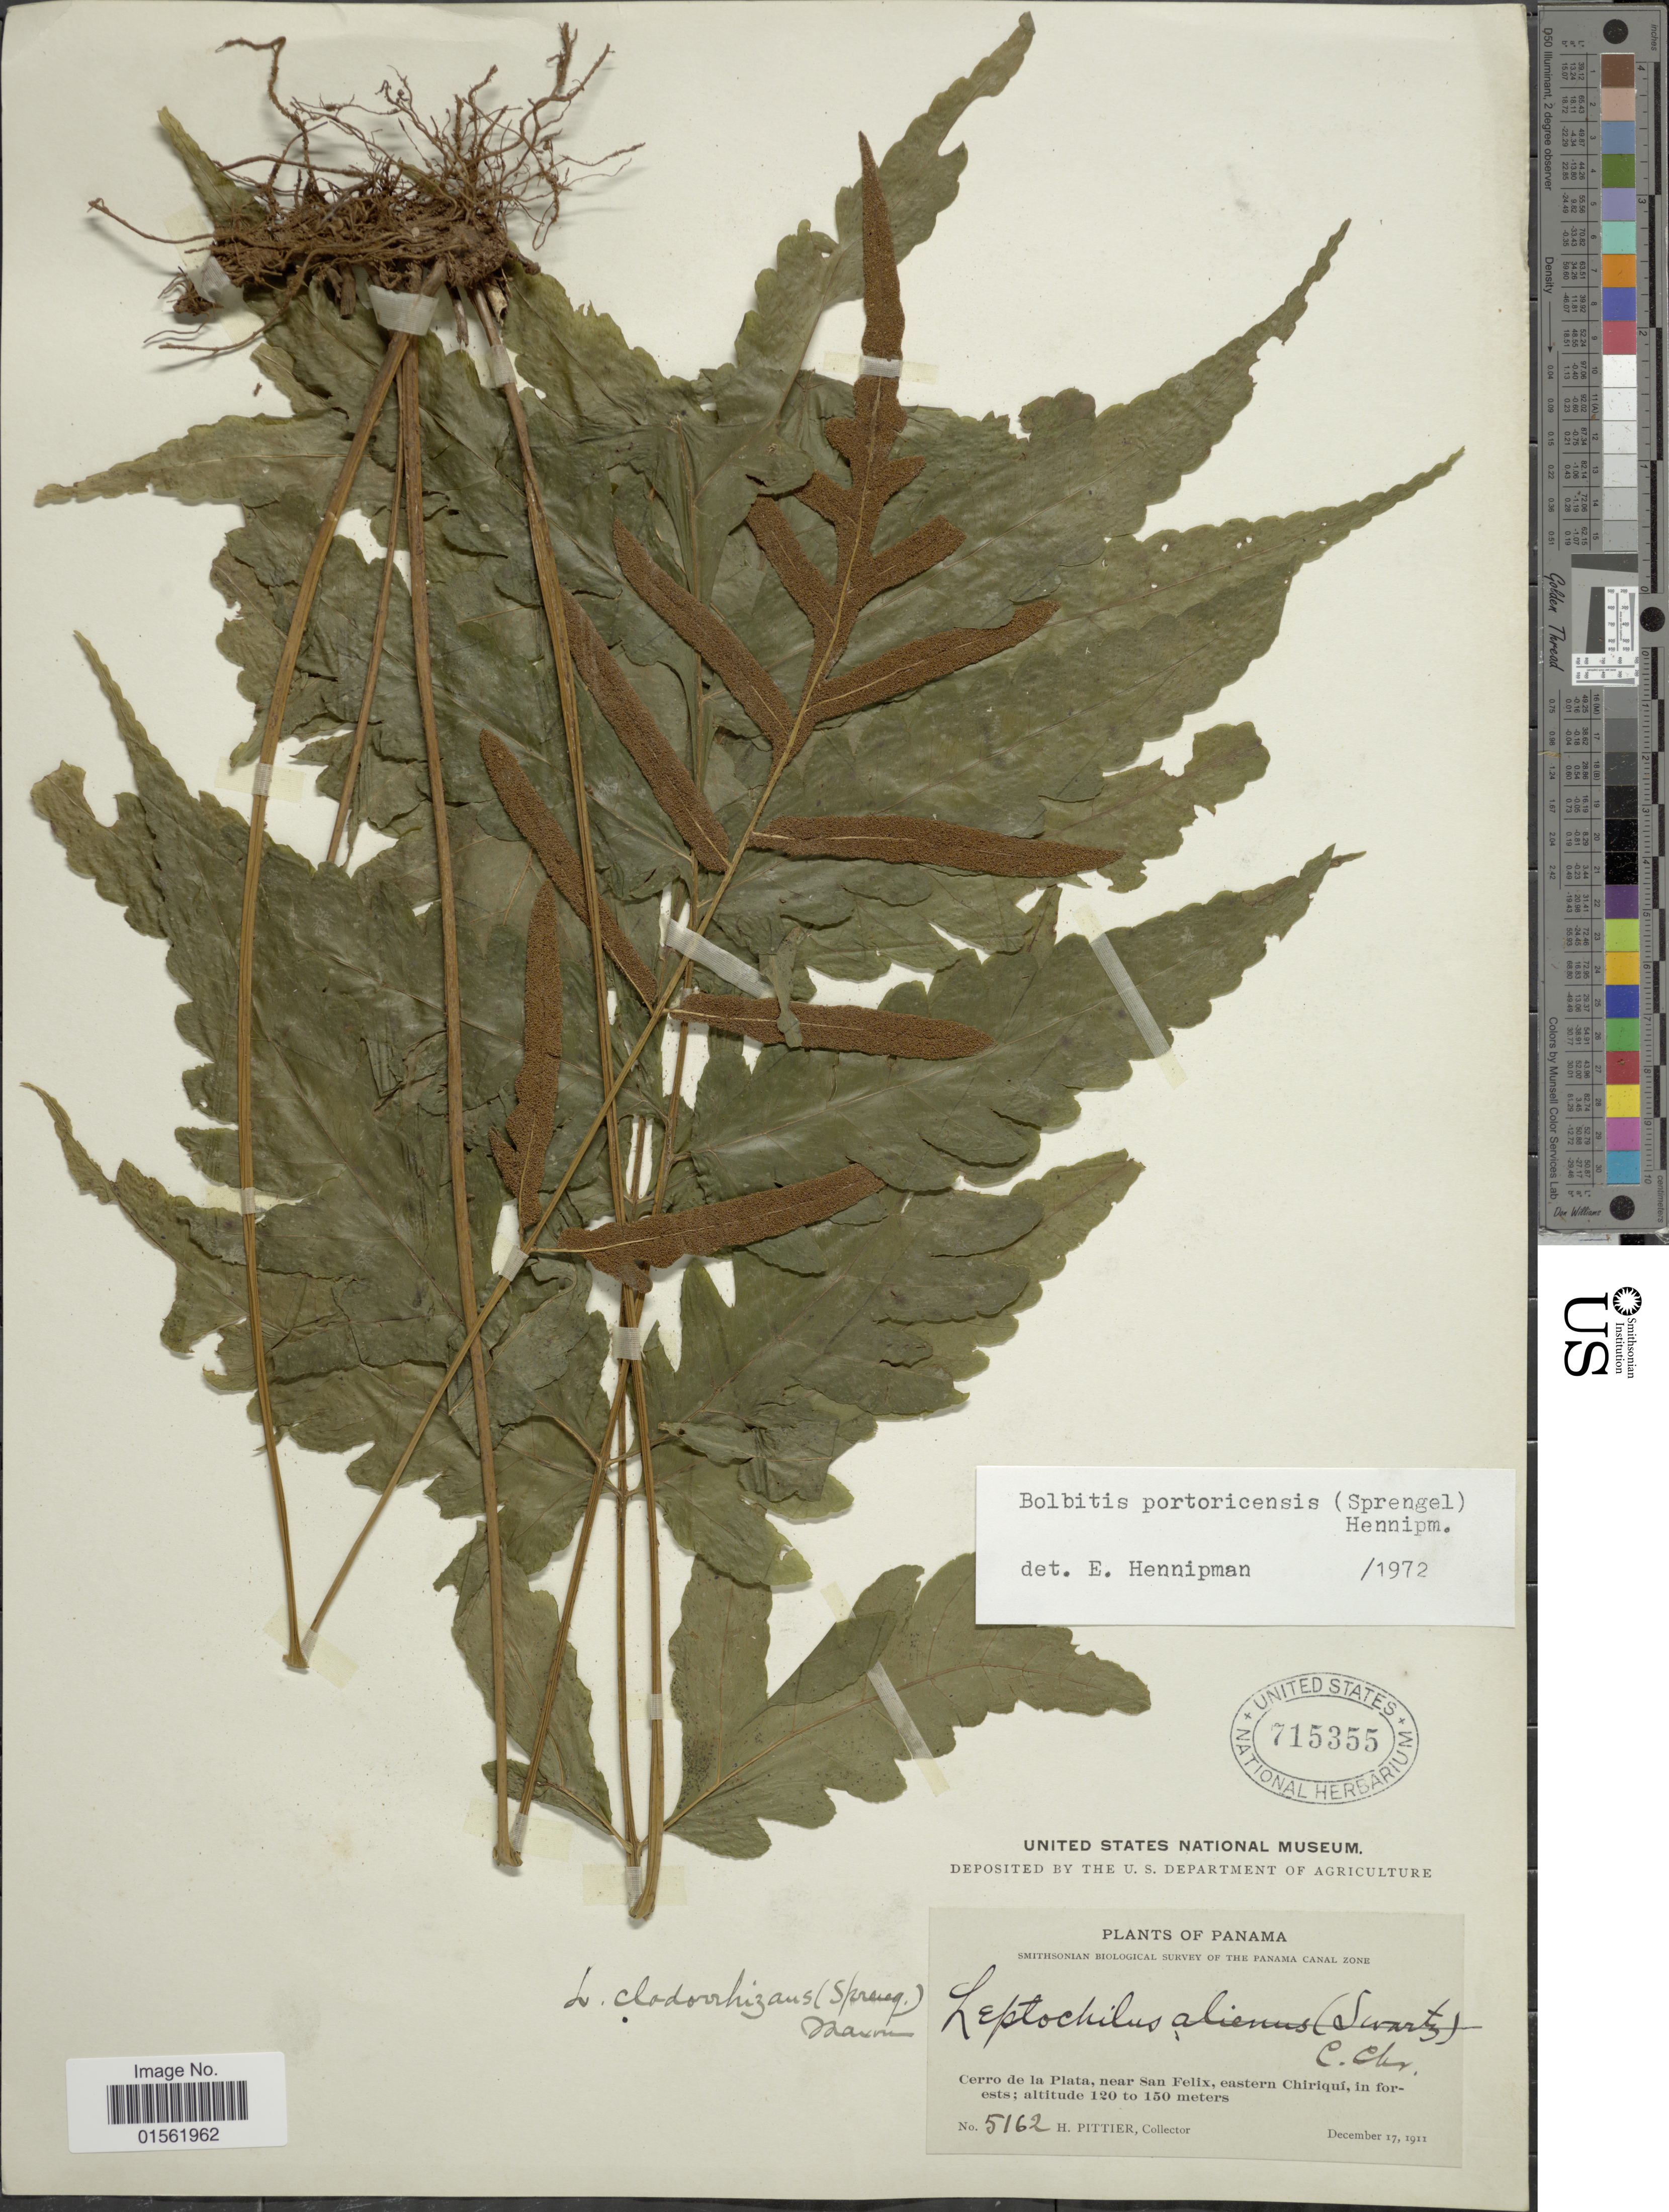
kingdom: Plantae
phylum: Tracheophyta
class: Polypodiopsida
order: Polypodiales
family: Dryopteridaceae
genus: Bolbitis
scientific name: Bolbitis portoricensis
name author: (Spreng.) Hennipman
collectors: H. F. Pittier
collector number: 5162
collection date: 1911-12-17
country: Panama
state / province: Chiriqui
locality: Cerro de la Plata, near San Felix, eastern Chiriquí, in forests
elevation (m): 120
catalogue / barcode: US 715355